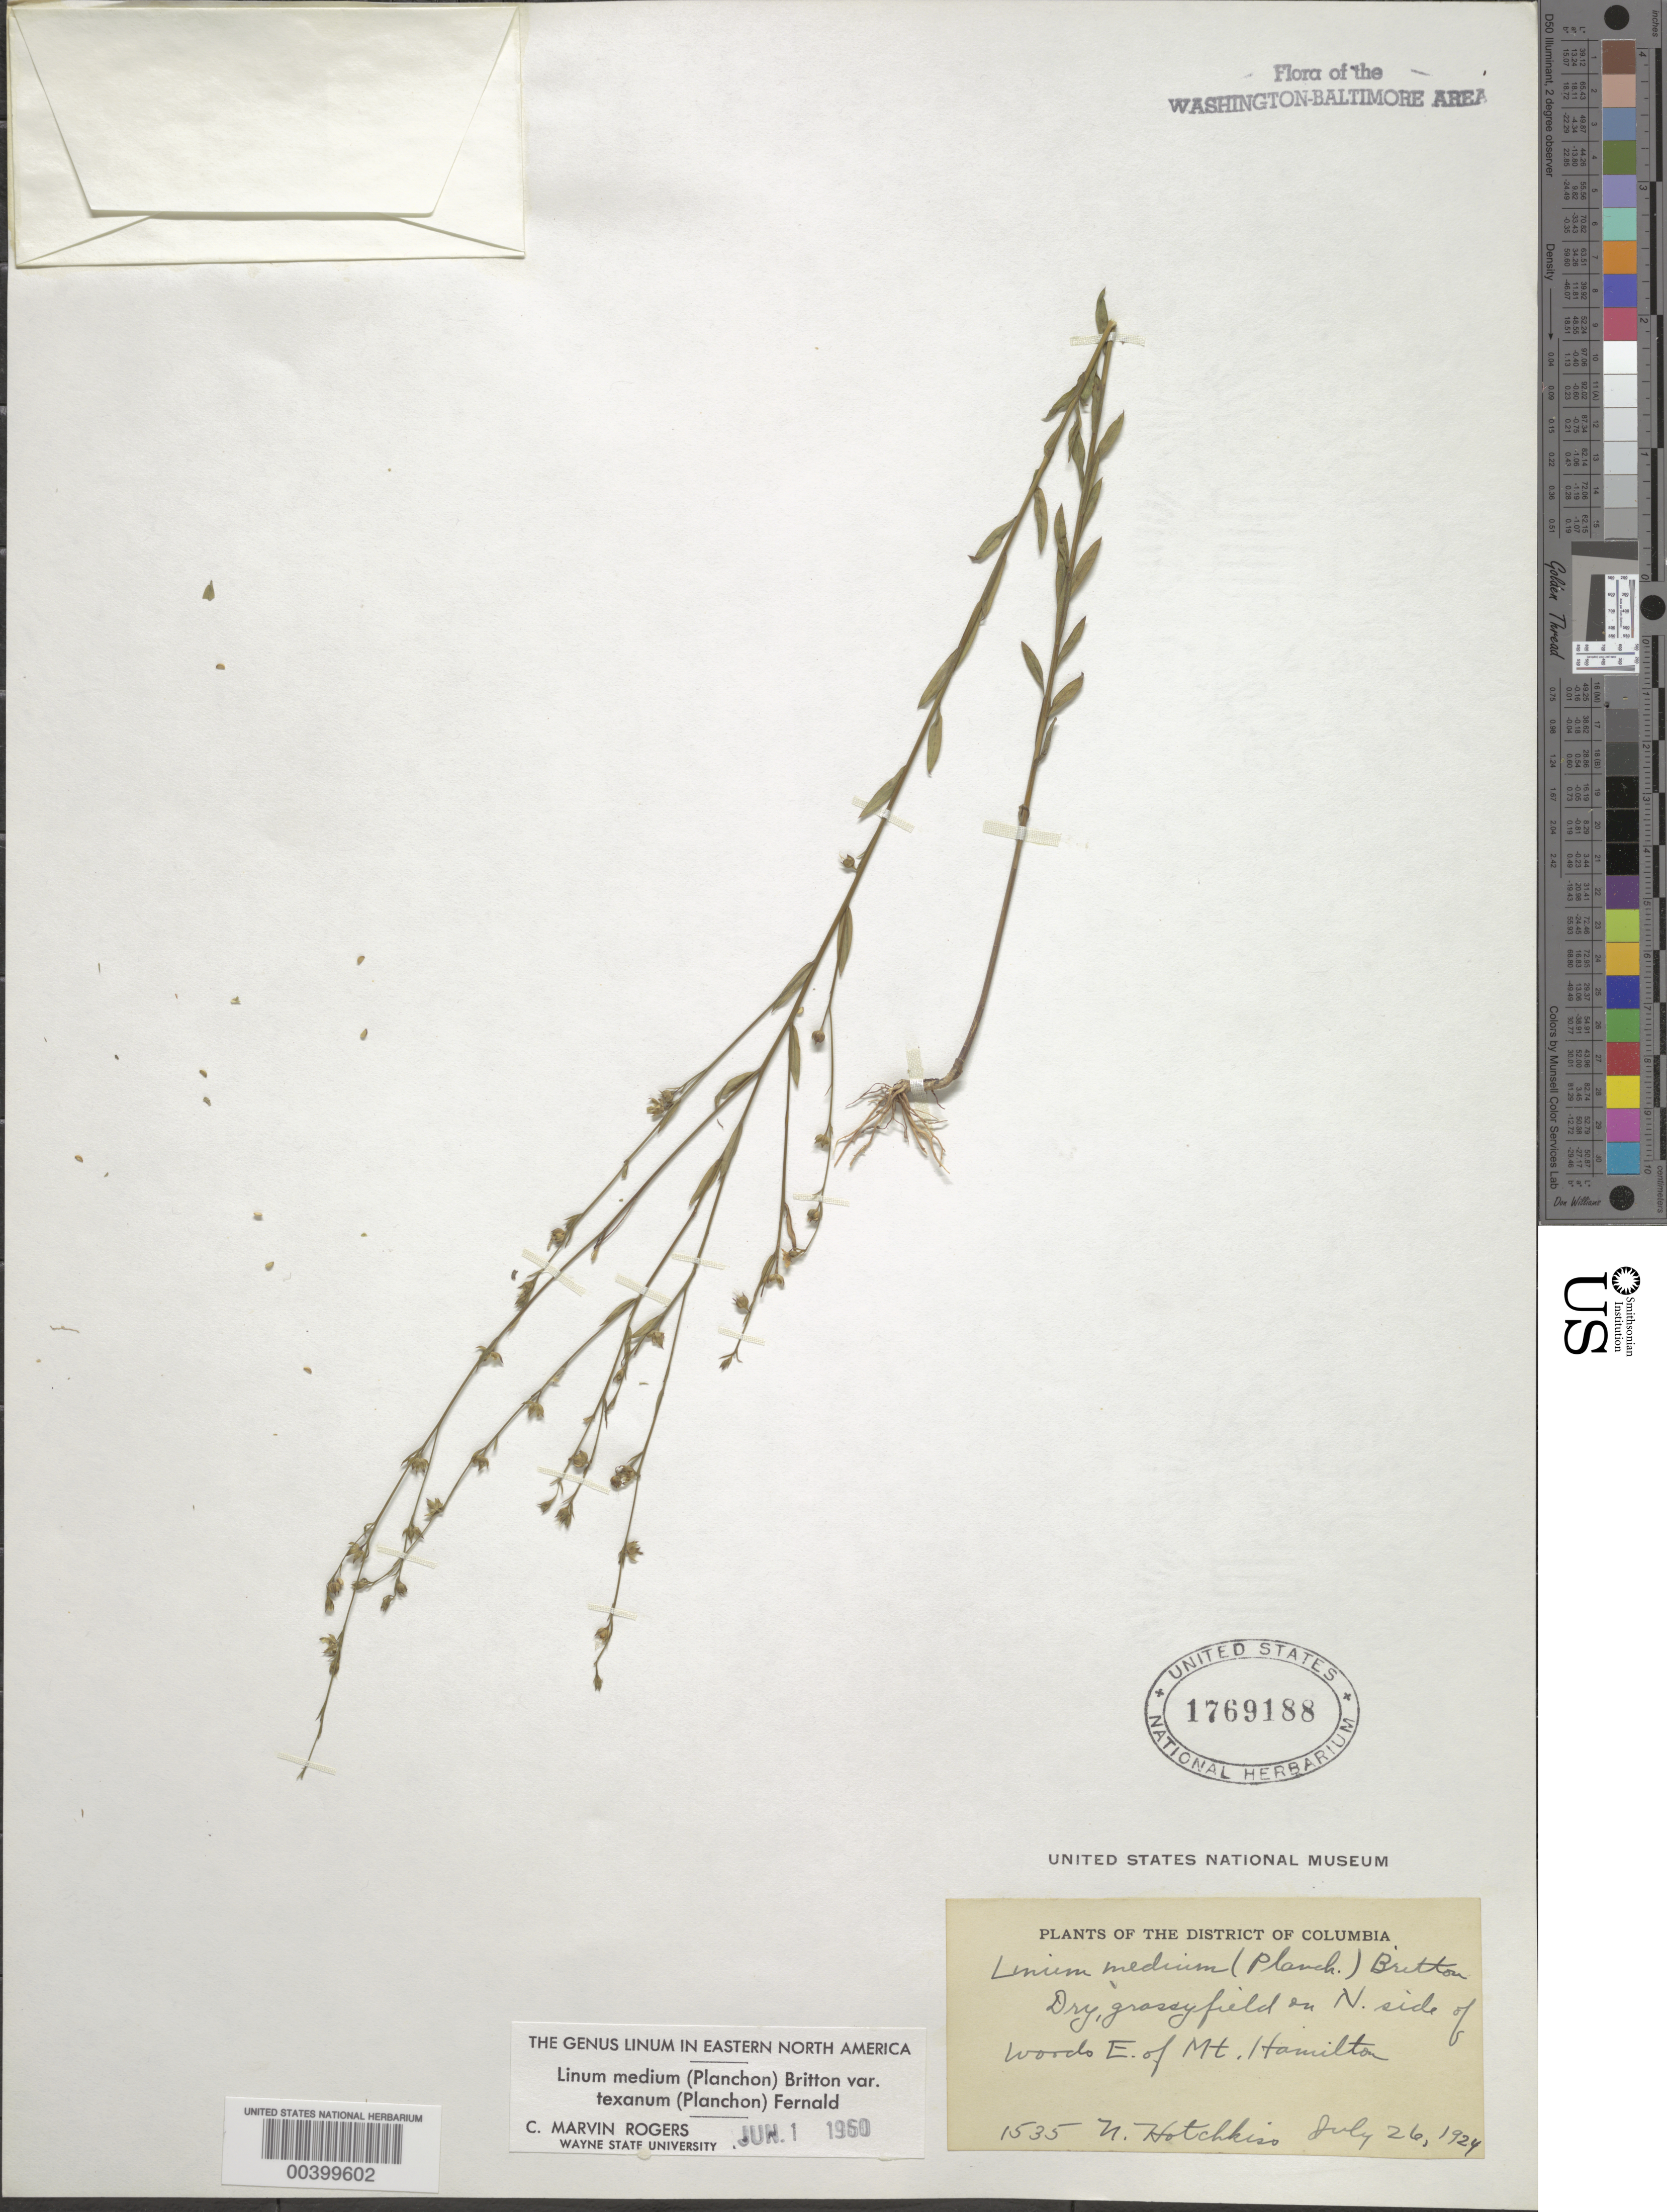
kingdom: Plantae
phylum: Tracheophyta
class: Magnoliopsida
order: Malpighiales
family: Linaceae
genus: Linum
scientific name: Linum medium var. texanum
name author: (Planch.) Fernald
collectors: N. Hotchkiss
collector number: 1535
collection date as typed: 26 Jul 1924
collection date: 1924-07-26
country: United States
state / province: District of Columbia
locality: East of Mount Hamilton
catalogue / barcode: US 1769188